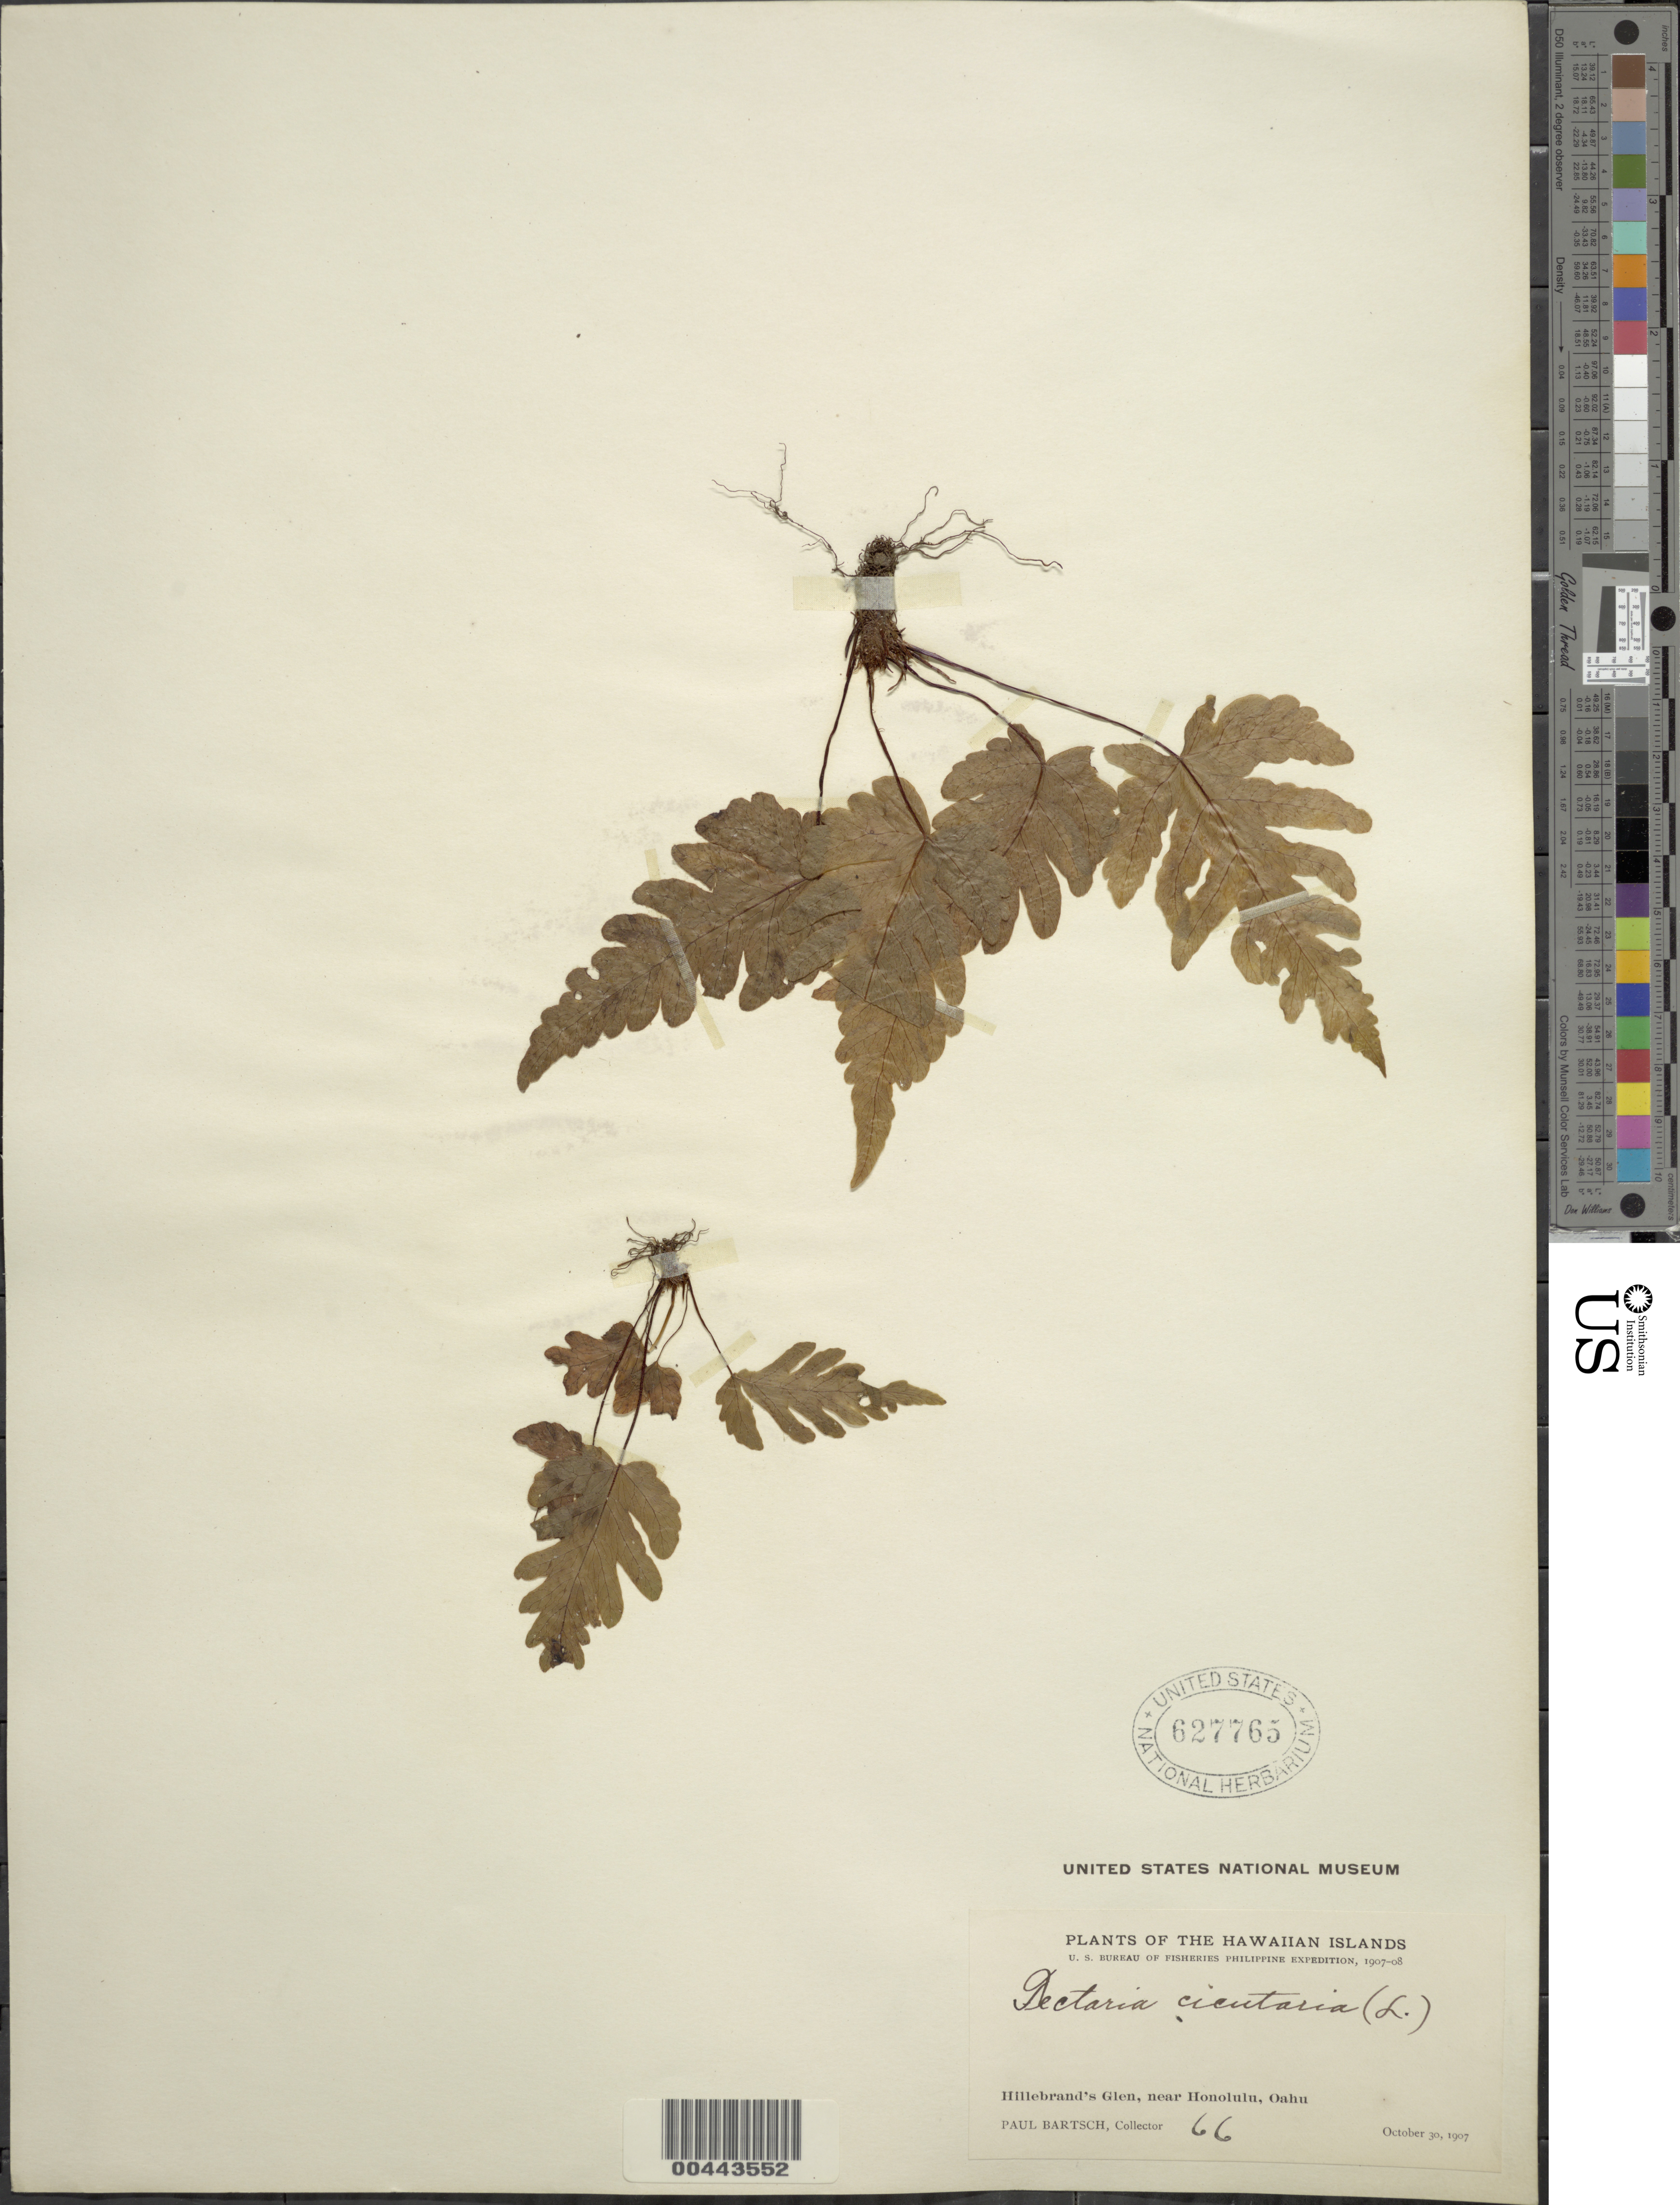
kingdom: Plantae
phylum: Tracheophyta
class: Polypodiopsida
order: Polypodiales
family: Tectariaceae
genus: Tectaria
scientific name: Tectaria gaudichaudii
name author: (Mett.) Maxon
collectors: P. Bartsch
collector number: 66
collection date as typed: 30 Oct 1907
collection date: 1907-10-30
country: United States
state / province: Hawaii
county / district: Honolulu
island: Oahu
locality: Hillebrand's Glen, near Honolulu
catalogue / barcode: US 627765